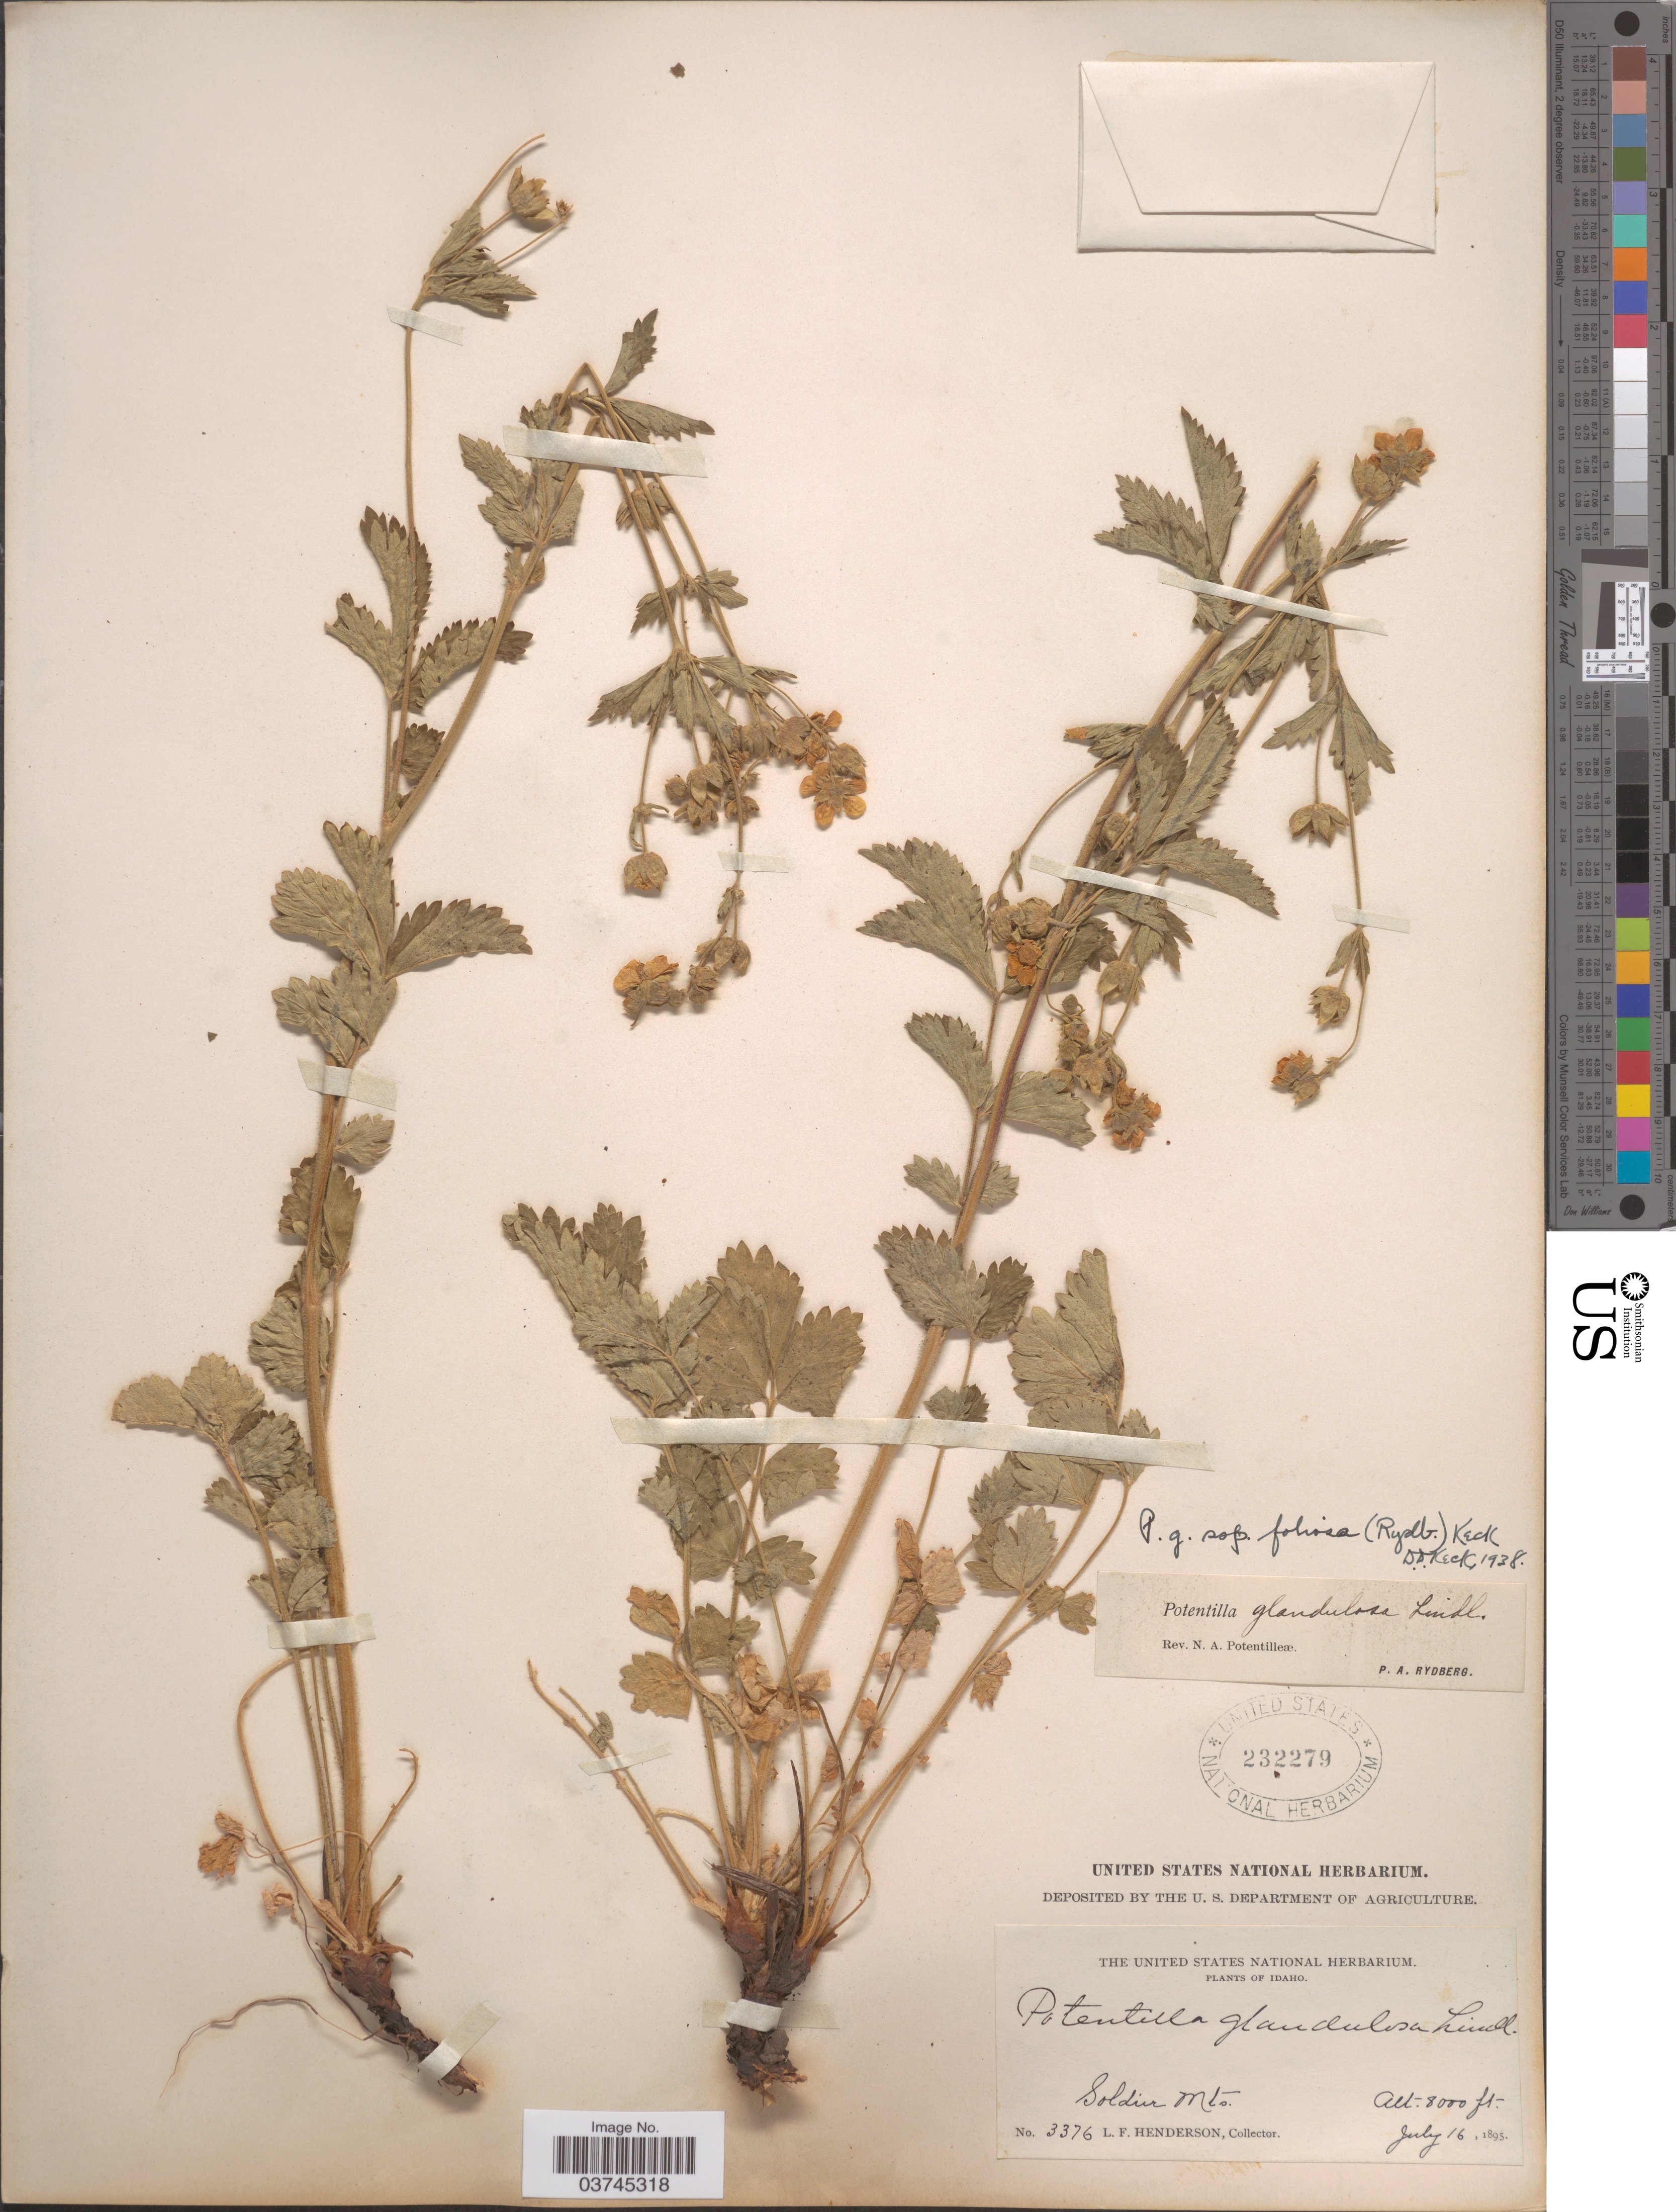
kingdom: Plantae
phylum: Tracheophyta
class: Magnoliopsida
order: Rosales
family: Rosaceae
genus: Drymocallis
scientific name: Drymocallis foliosa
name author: Rydb.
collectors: L. Henderson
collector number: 3376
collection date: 1895-07-16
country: United States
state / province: Idaho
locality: Soldier Mts.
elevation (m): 2438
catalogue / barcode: US 232279